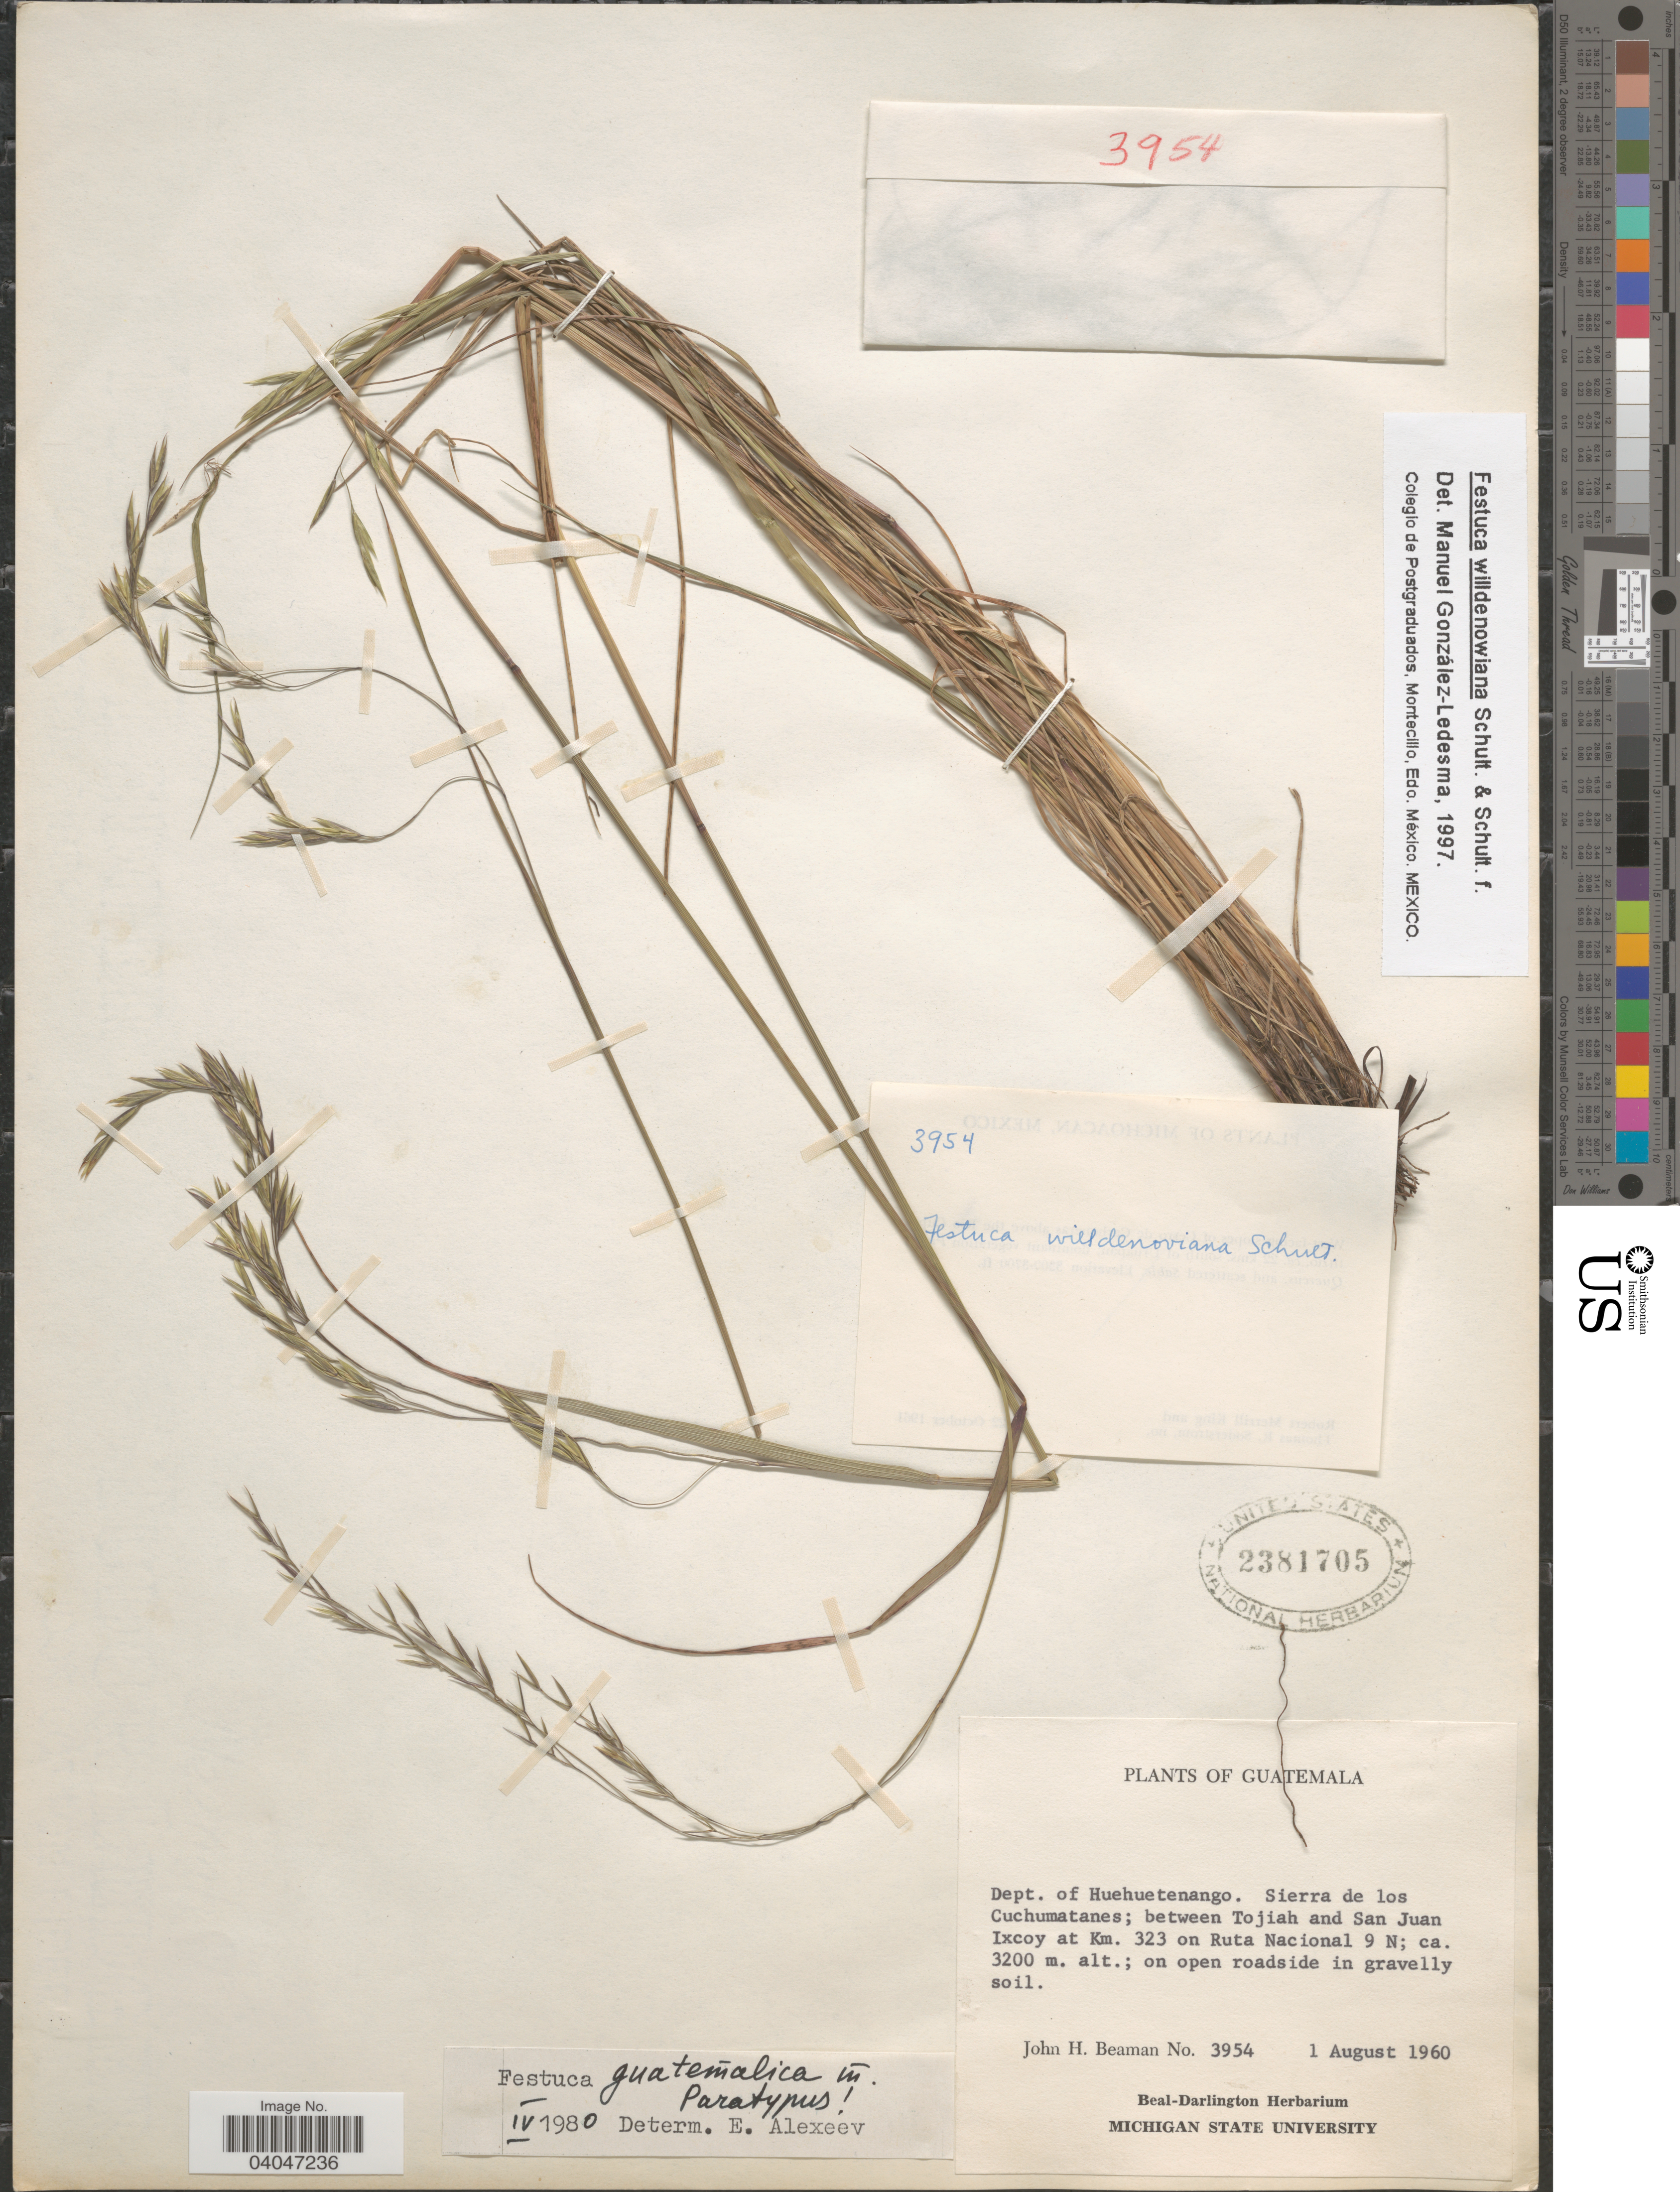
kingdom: Plantae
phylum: Tracheophyta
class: Liliopsida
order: Poales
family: Poaceae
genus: Festuca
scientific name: Festuca willdenowiana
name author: Schult. & Schult. f.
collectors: J. H. Beaman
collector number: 3954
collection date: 1960-08-01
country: Guatemala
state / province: Huehuetenango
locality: Dept. of Huehuetenango. Sierra de los Cuchumatanes; between Tojiah and San Juan Ixcoy at Km. 323 on Ruta Nacional 9 N.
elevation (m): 3200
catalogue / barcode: US 2381705